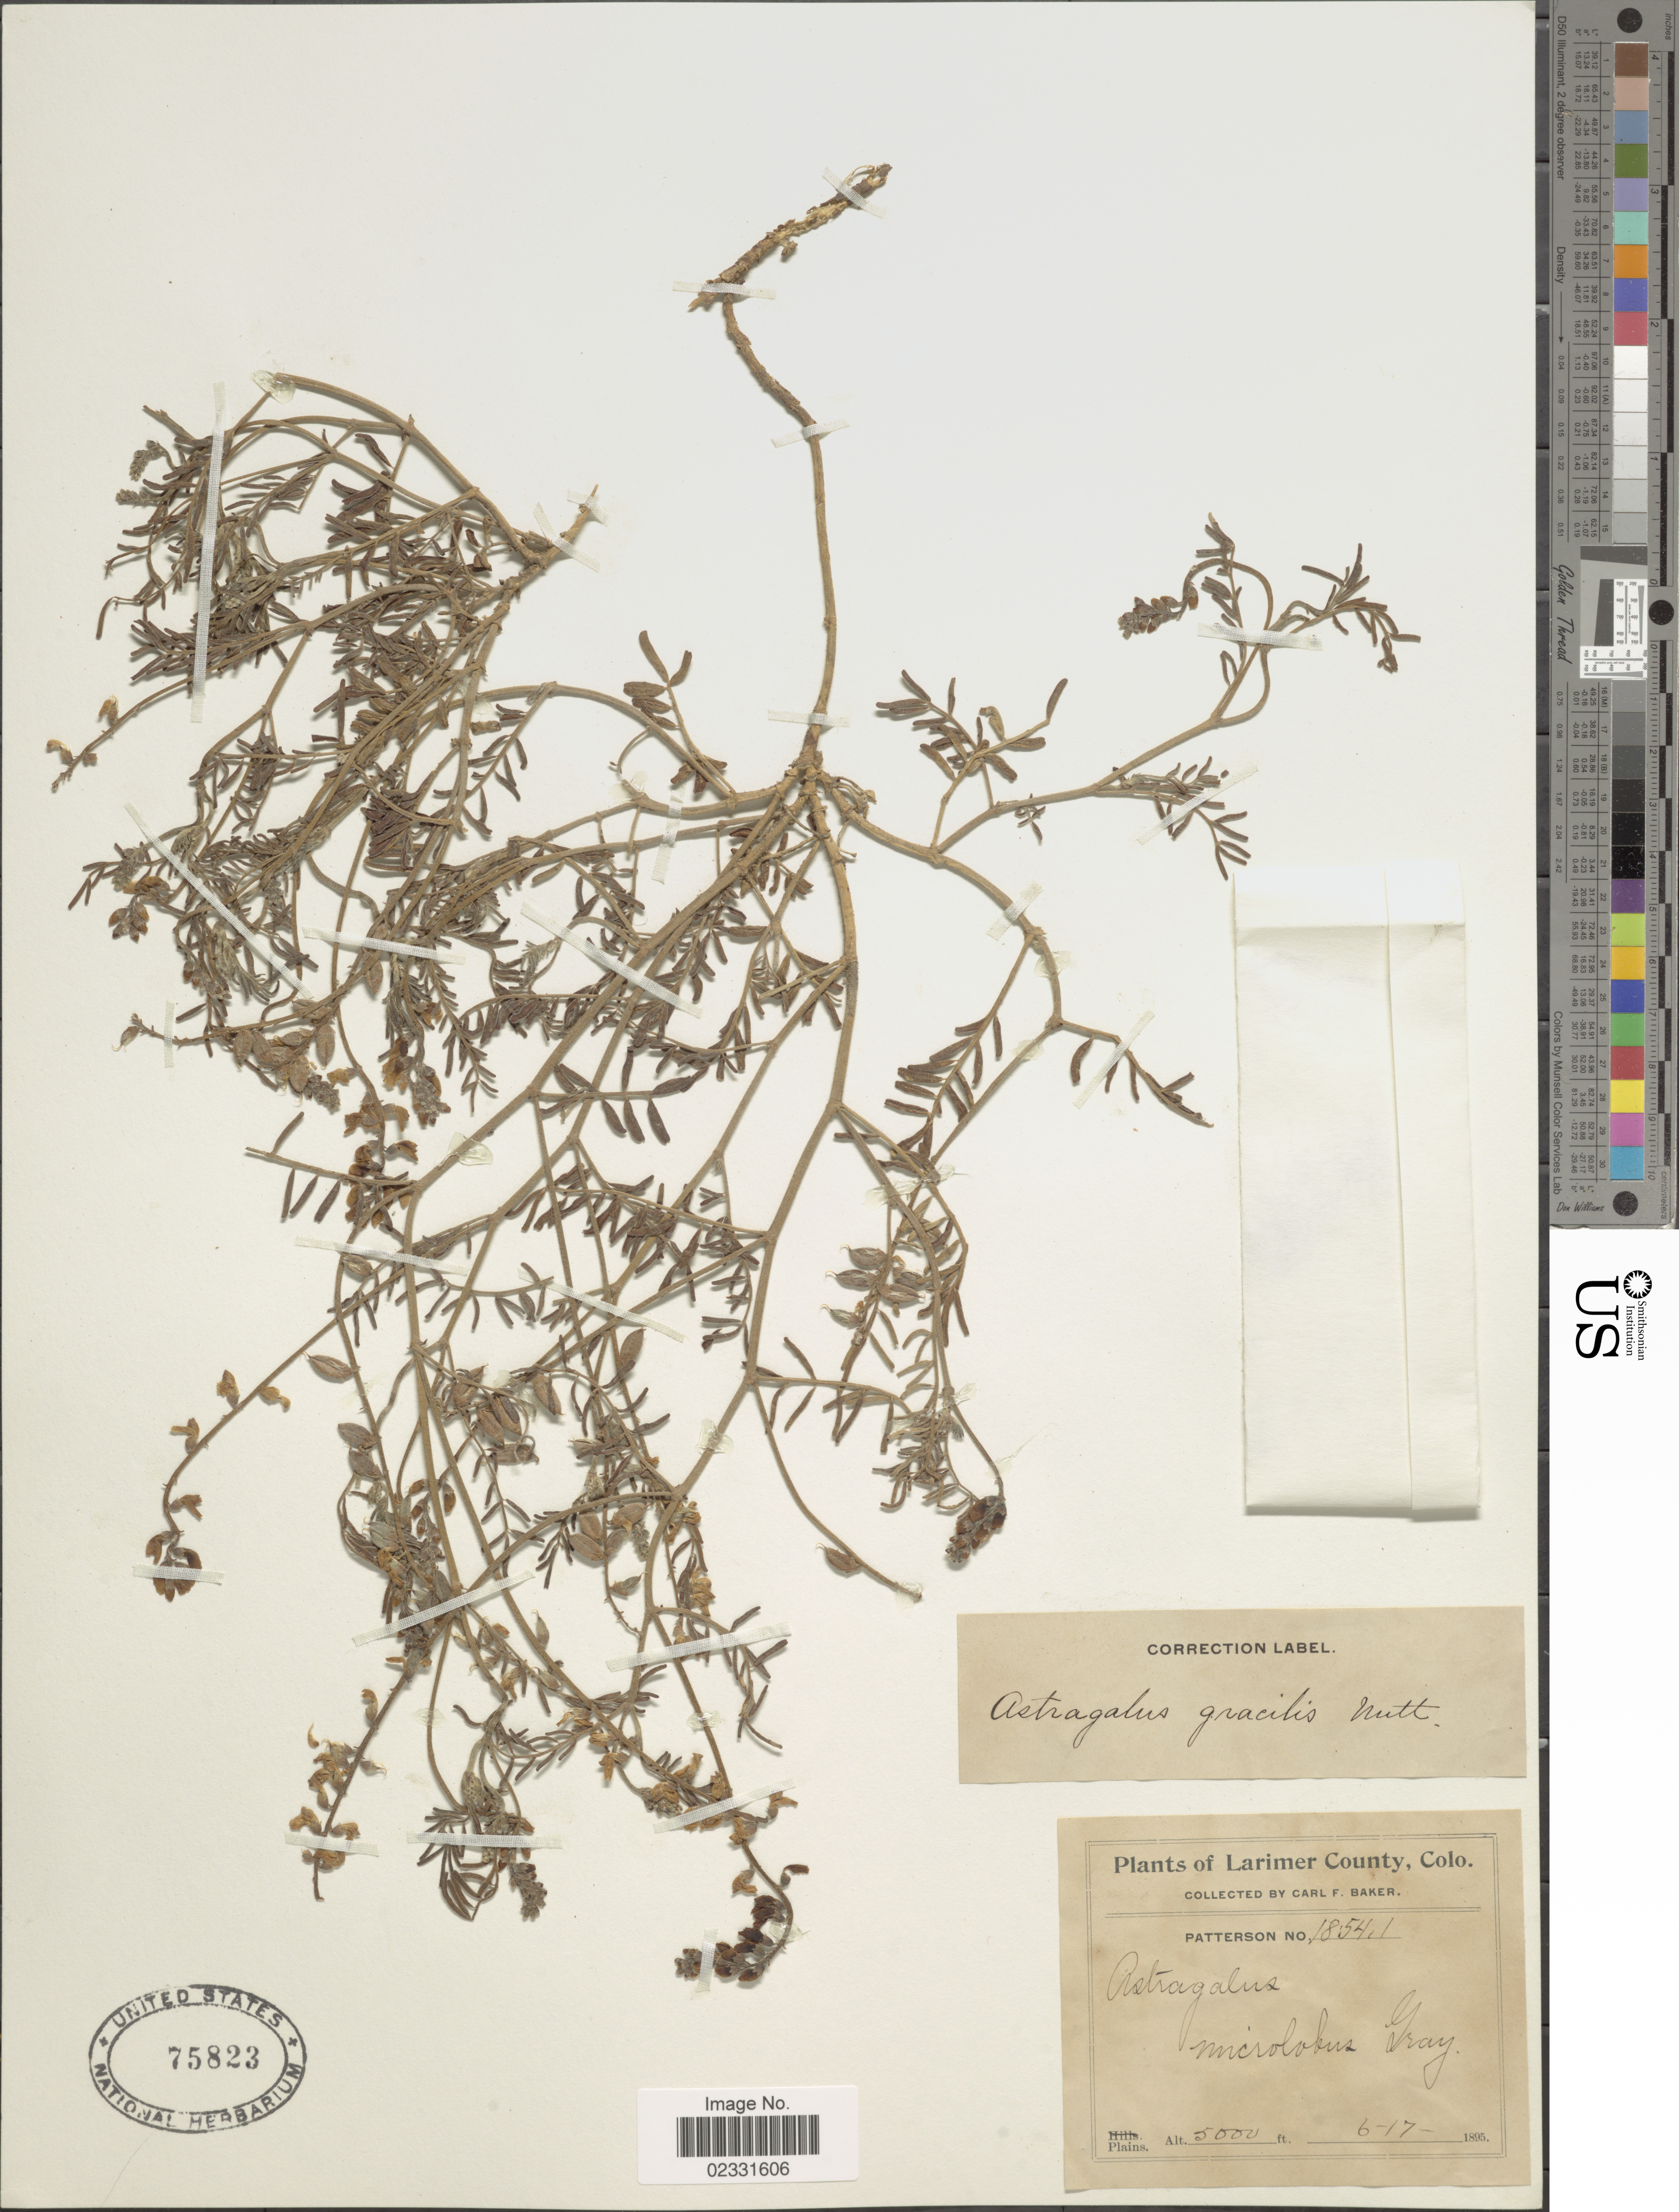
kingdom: Plantae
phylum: Tracheophyta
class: Magnoliopsida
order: Fabales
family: Fabaceae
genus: Astragalus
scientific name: Astragalus gracilis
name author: Nutt.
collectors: C. F. Baker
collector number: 18541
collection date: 1895-06-17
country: United States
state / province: Colorado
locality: Larimer County, Colo.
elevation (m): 1524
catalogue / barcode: US 75823